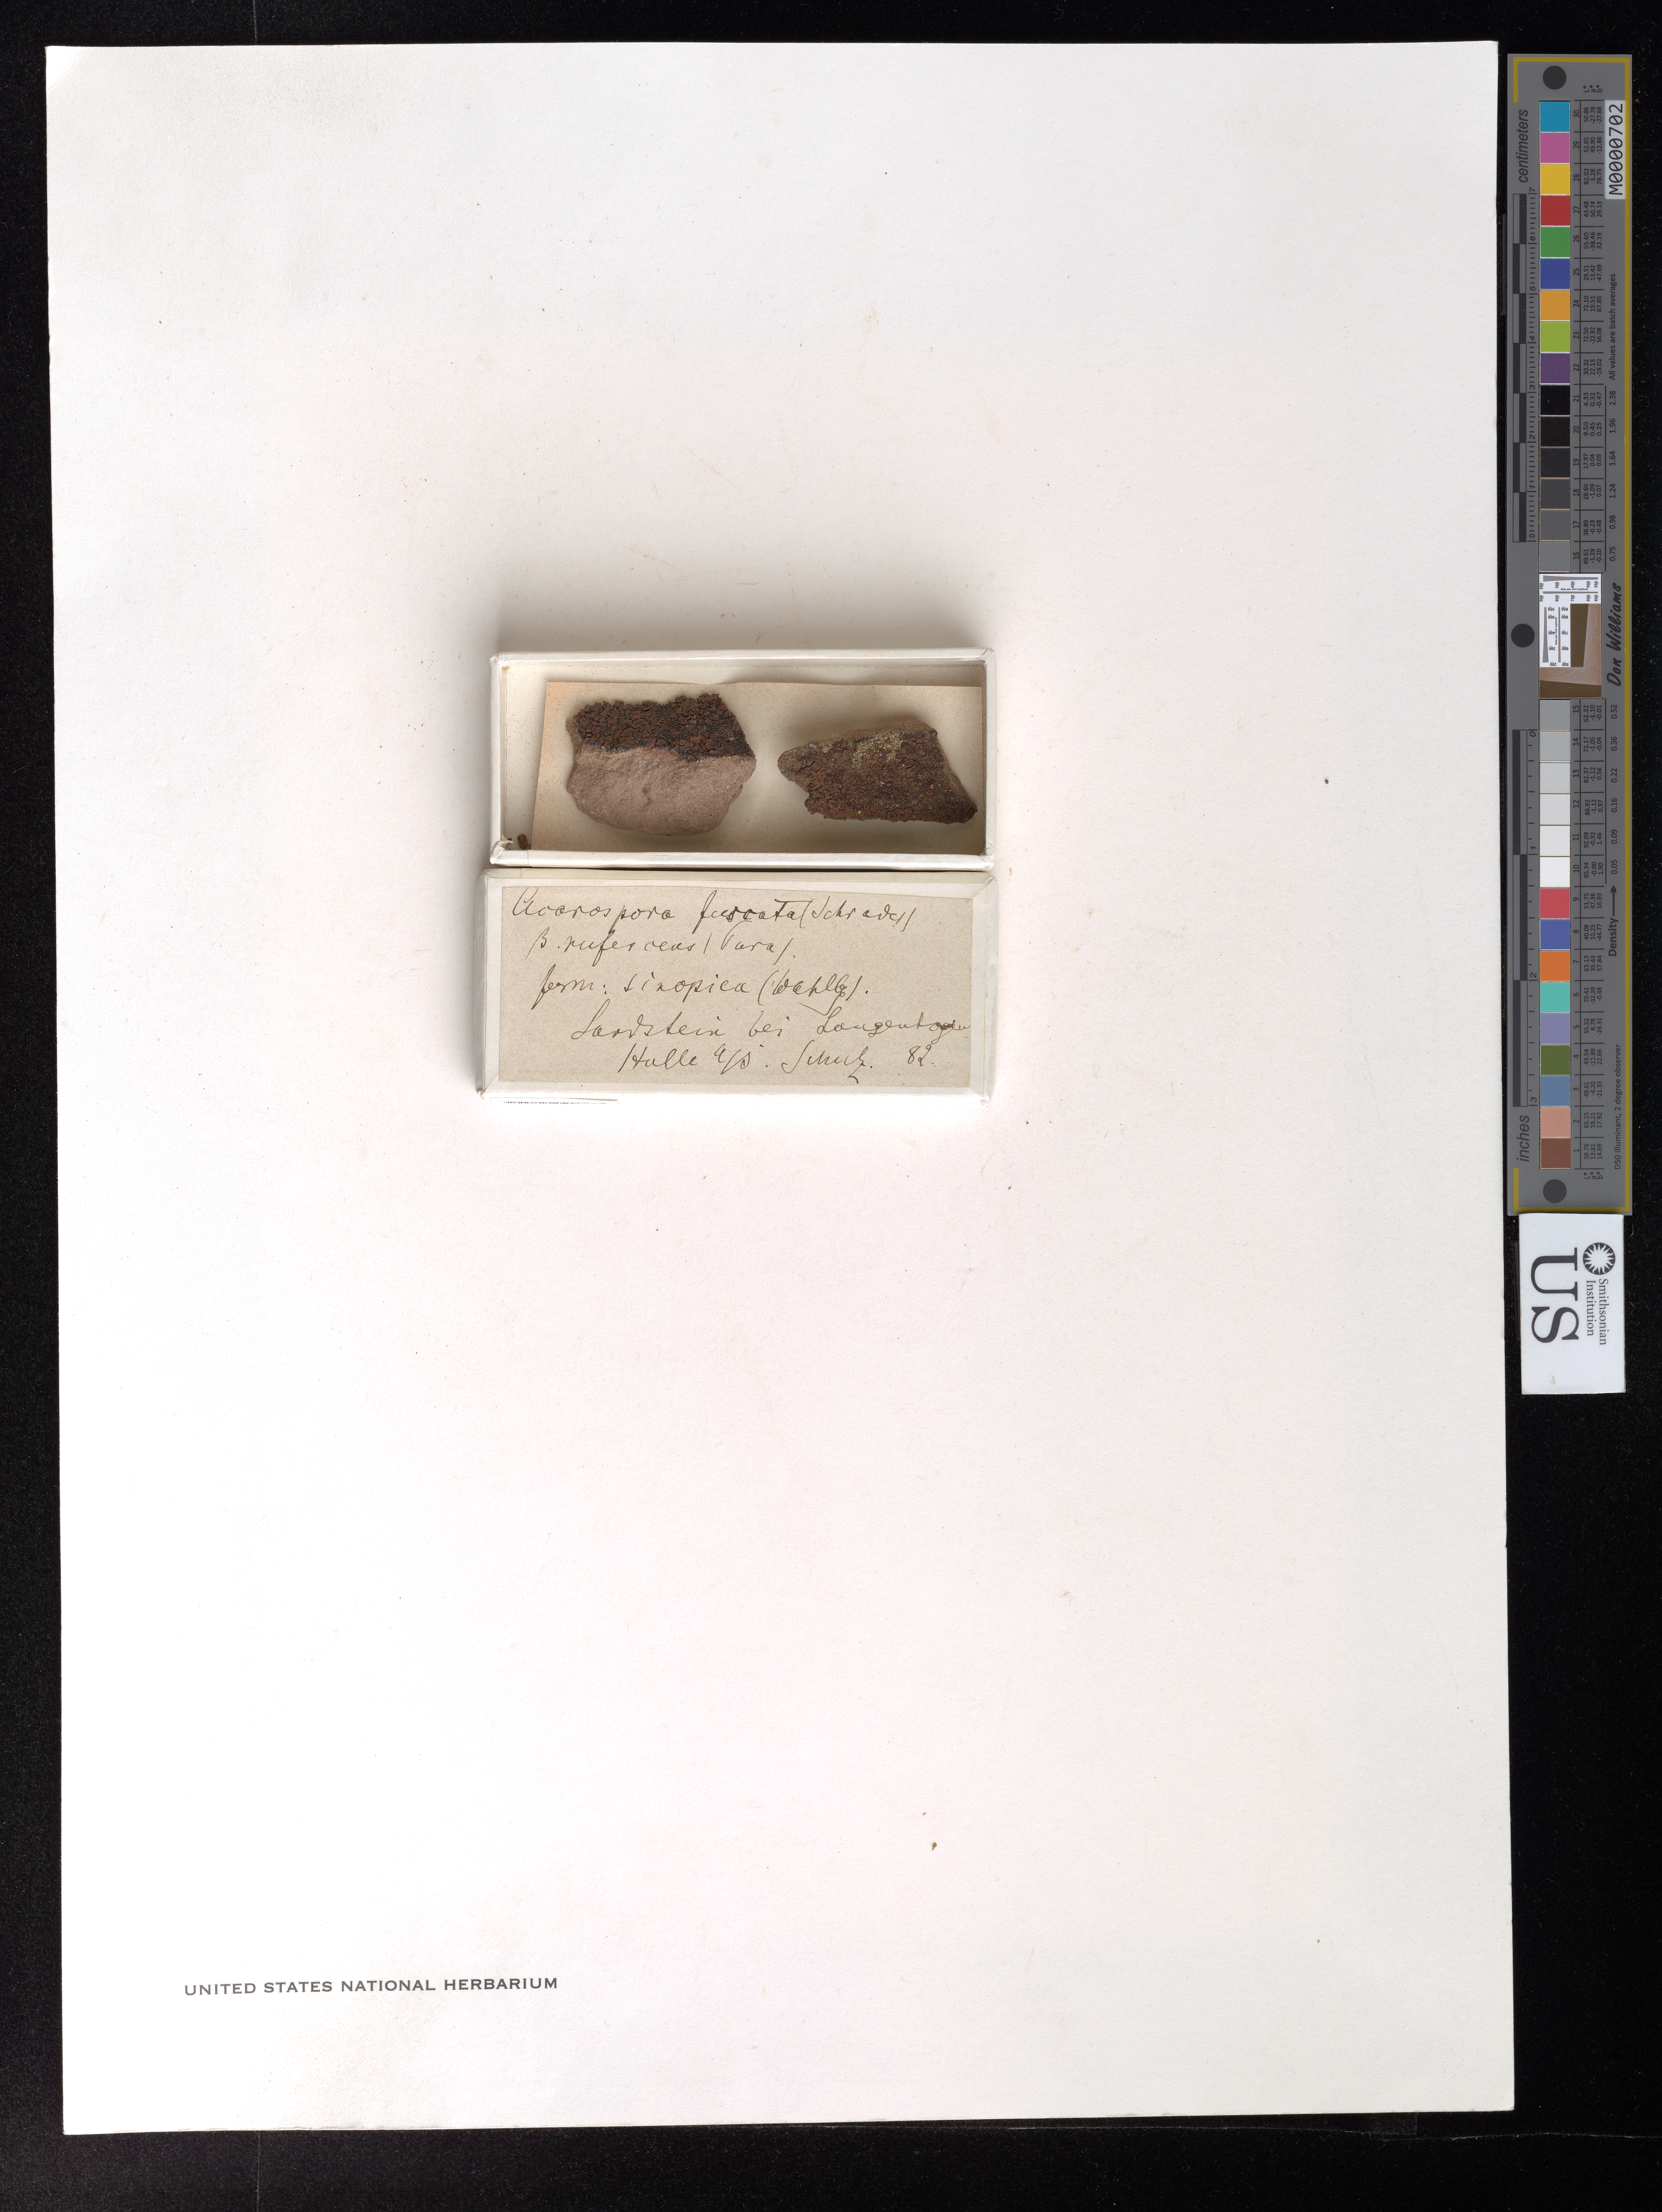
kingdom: Fungi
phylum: Ascomycota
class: Lecanoromycetes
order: Acarosporales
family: Acarosporaceae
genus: Acarospora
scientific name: Acarospora fuscata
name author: (Ach.) Arnold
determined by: Lichen Identifications Updating Project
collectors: Schulz, --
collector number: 82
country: Germany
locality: Halle. An Sandstein b. Langenbogen.